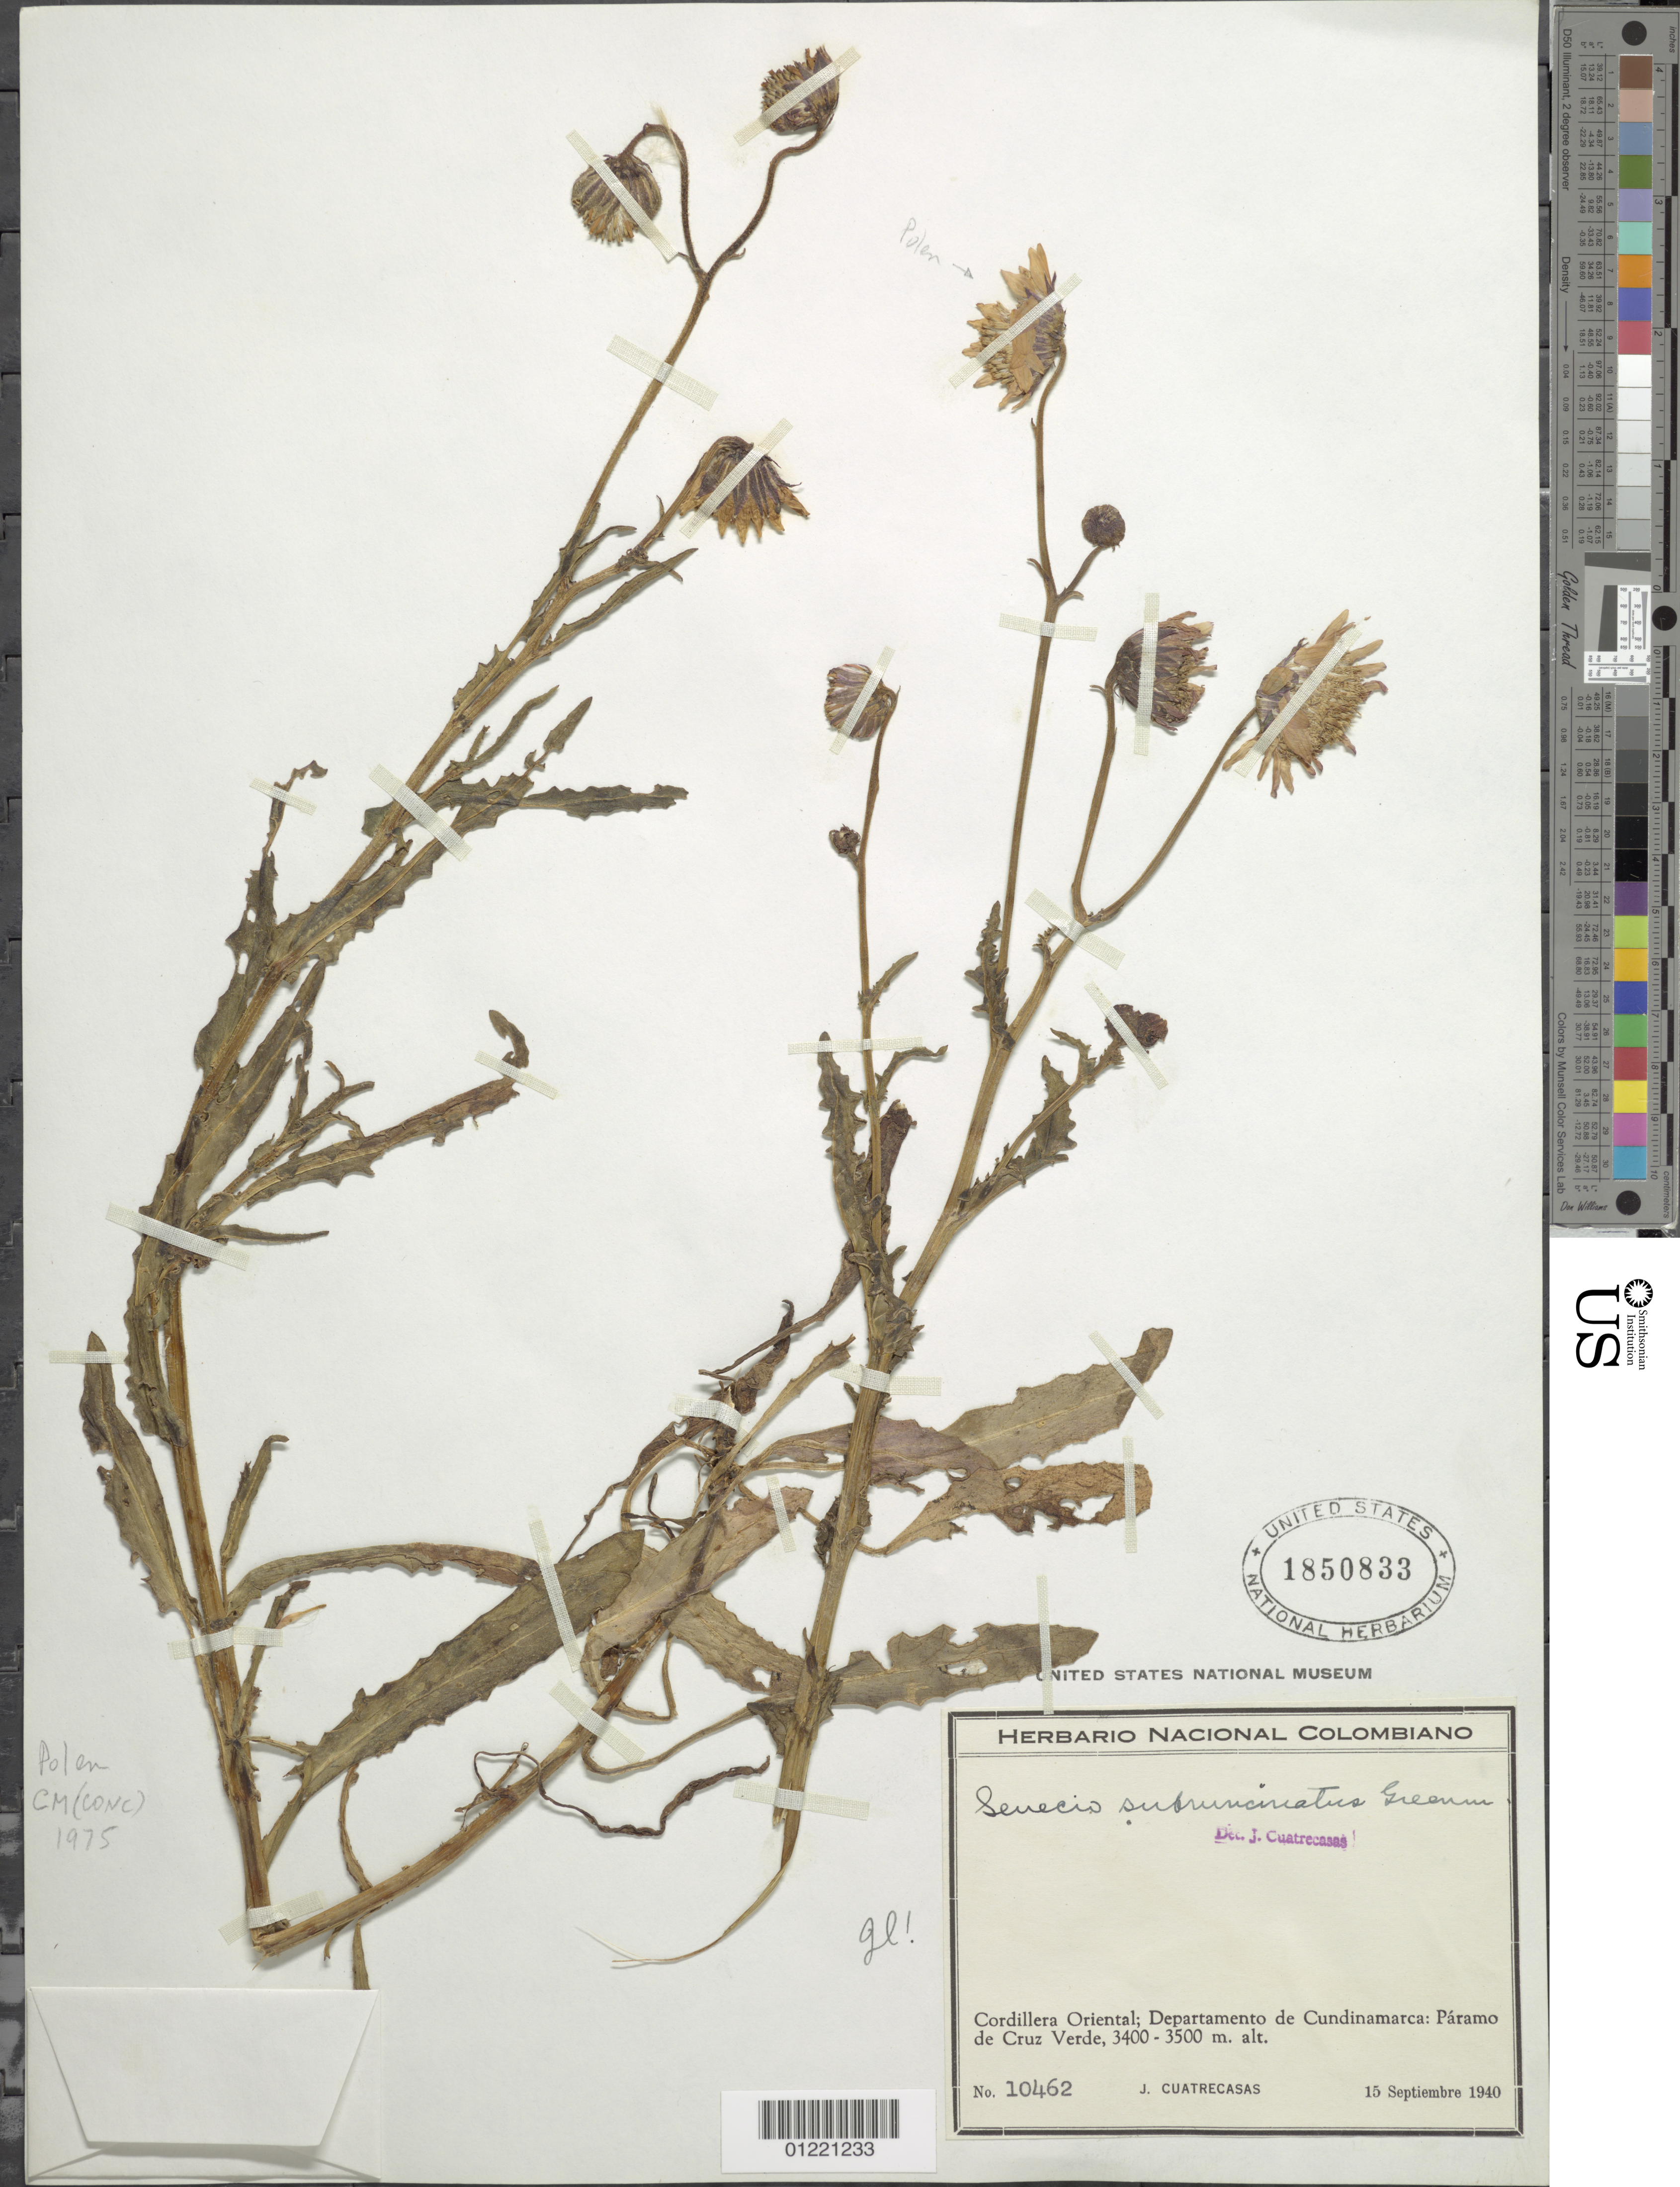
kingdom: Plantae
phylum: Tracheophyta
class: Magnoliopsida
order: Asterales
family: Asteraceae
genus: Senecio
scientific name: Senecio subruncinatus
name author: Greenm.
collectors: J. Cuatrecasas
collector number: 10462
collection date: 1940-09-15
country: Colombia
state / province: Cundinamarca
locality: Cordillera Oriental: Paramo de Cruz Verde.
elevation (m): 3400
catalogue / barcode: US 1850833